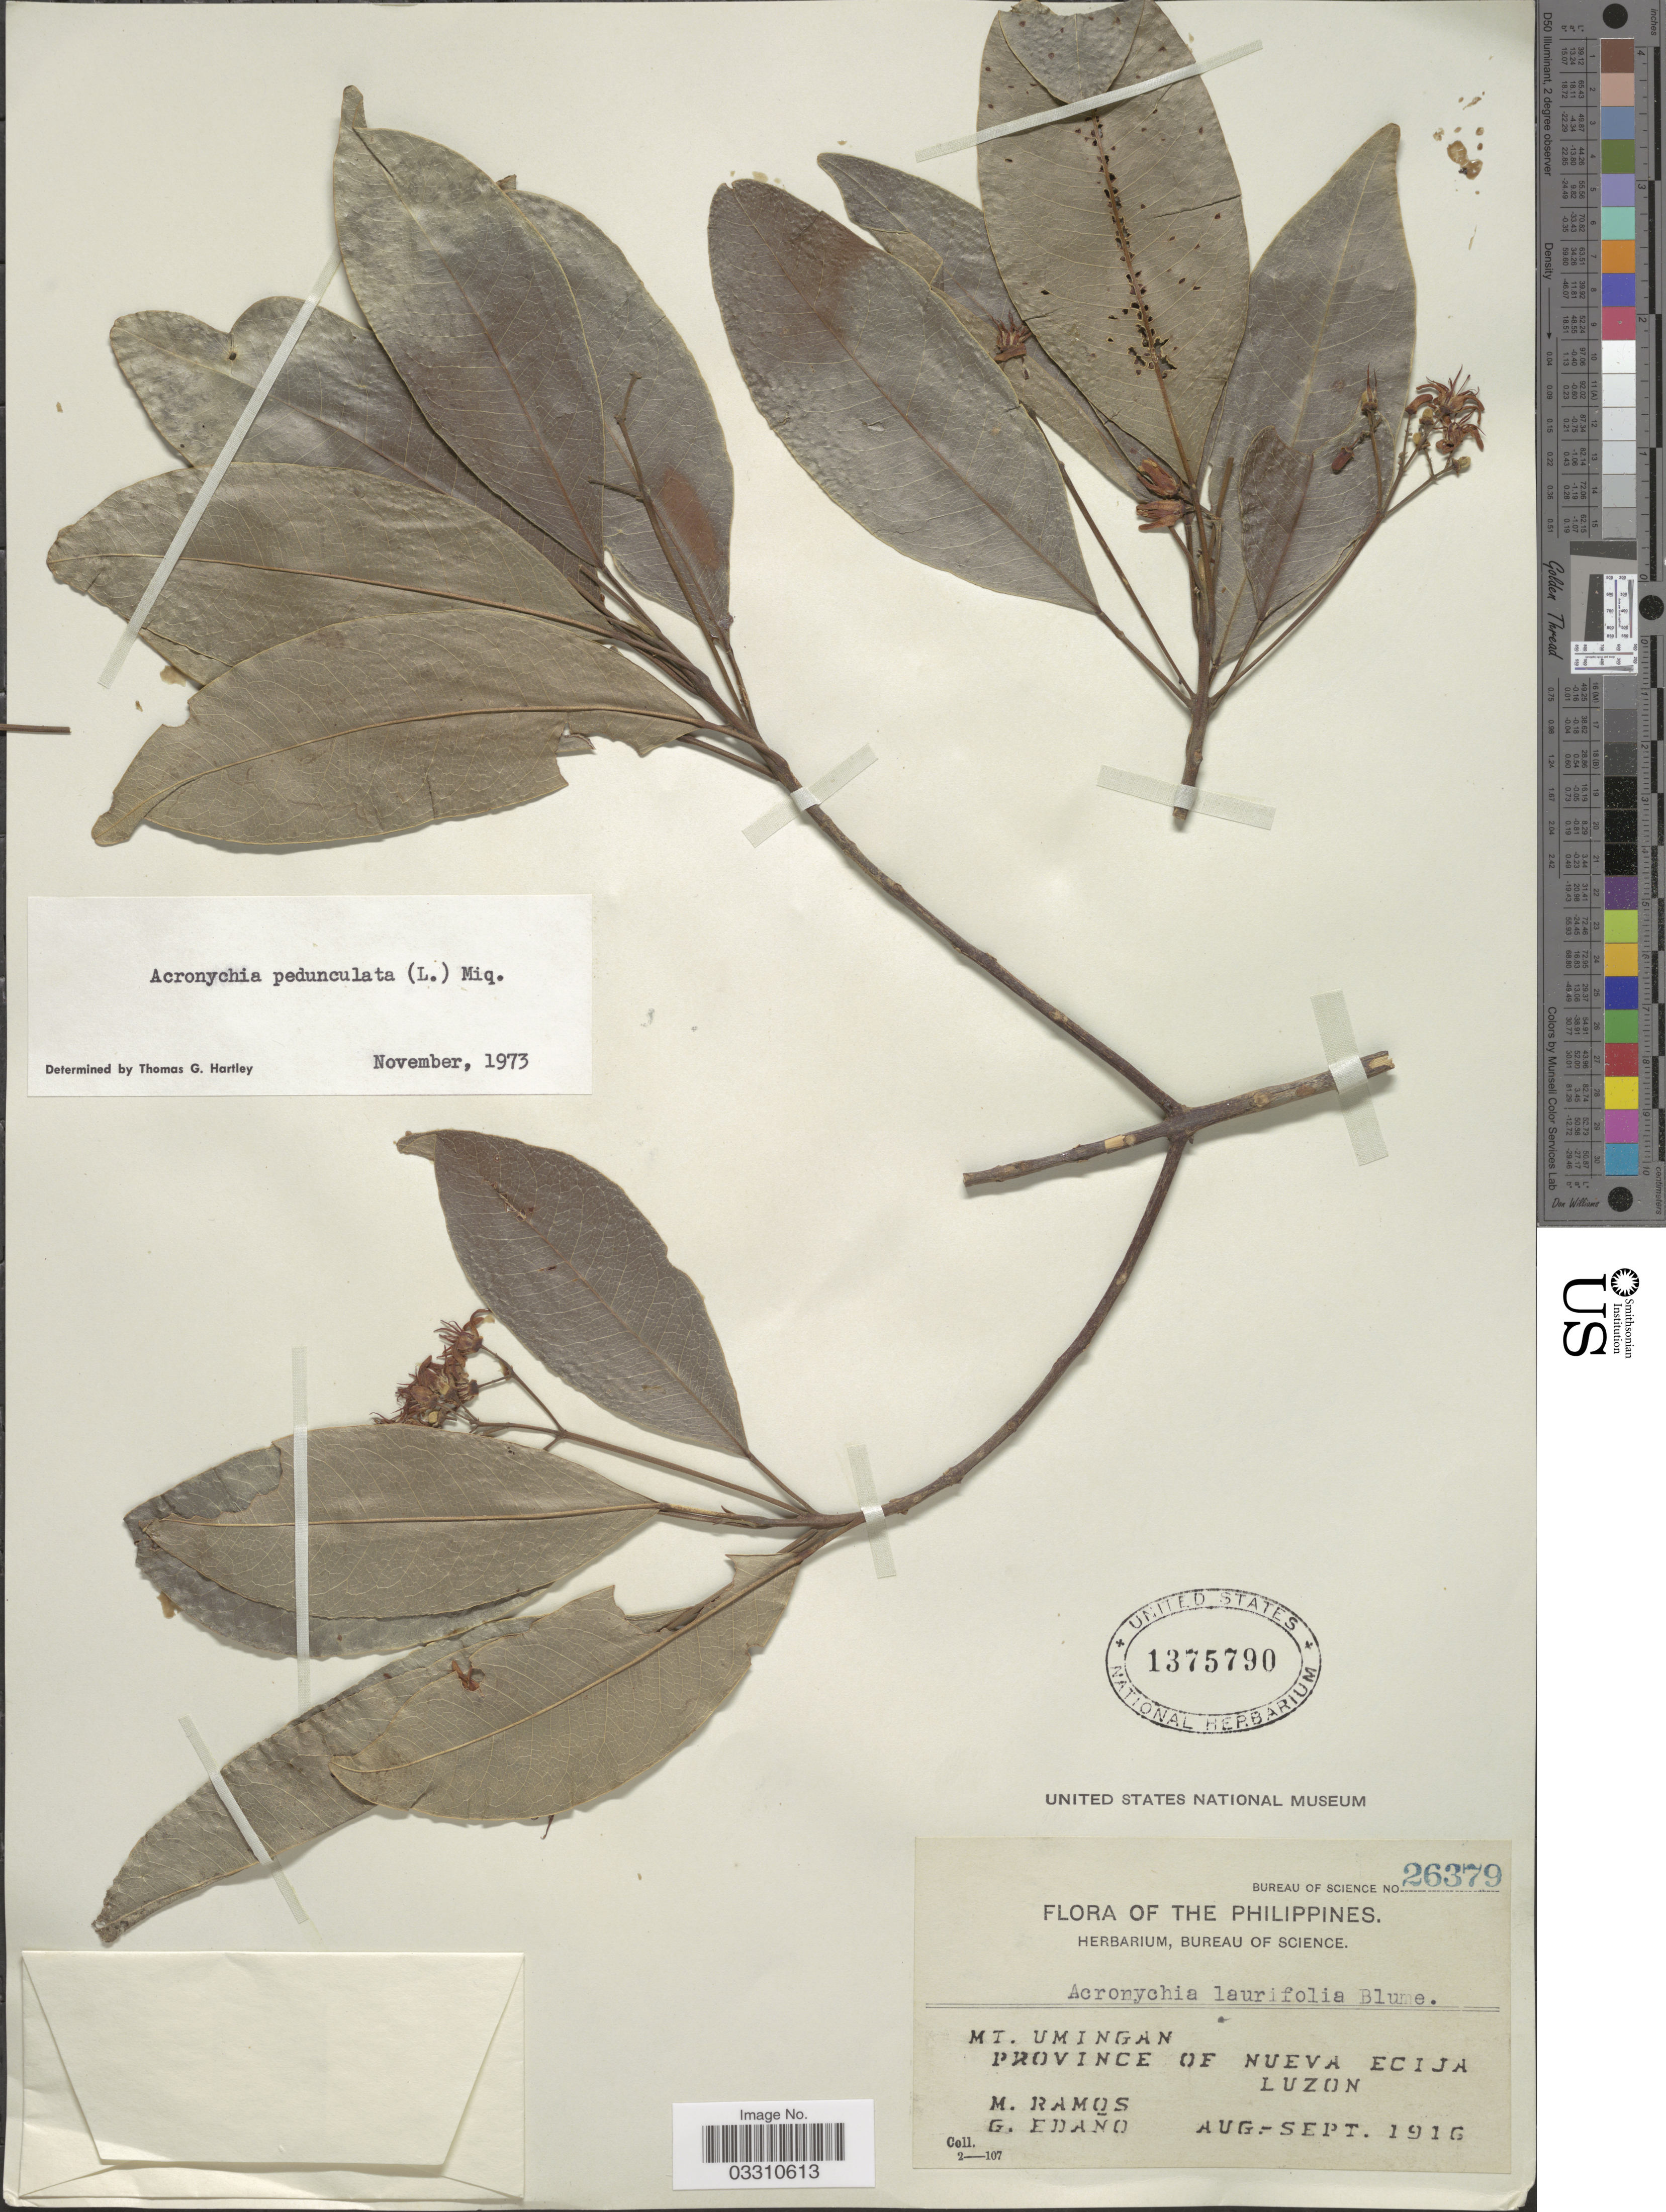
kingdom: Plantae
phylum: Tracheophyta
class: Magnoliopsida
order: Sapindales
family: Rutaceae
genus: Acronychia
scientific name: Acronychia pedunculata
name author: (L.) Miq.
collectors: M. Ramos & G. Edaño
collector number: Bureau of Science 26379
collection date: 1916-08/1916-09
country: Philippines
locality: Mt. Umingan. Province of Nueva Ecija Luzon.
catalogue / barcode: US 1375790